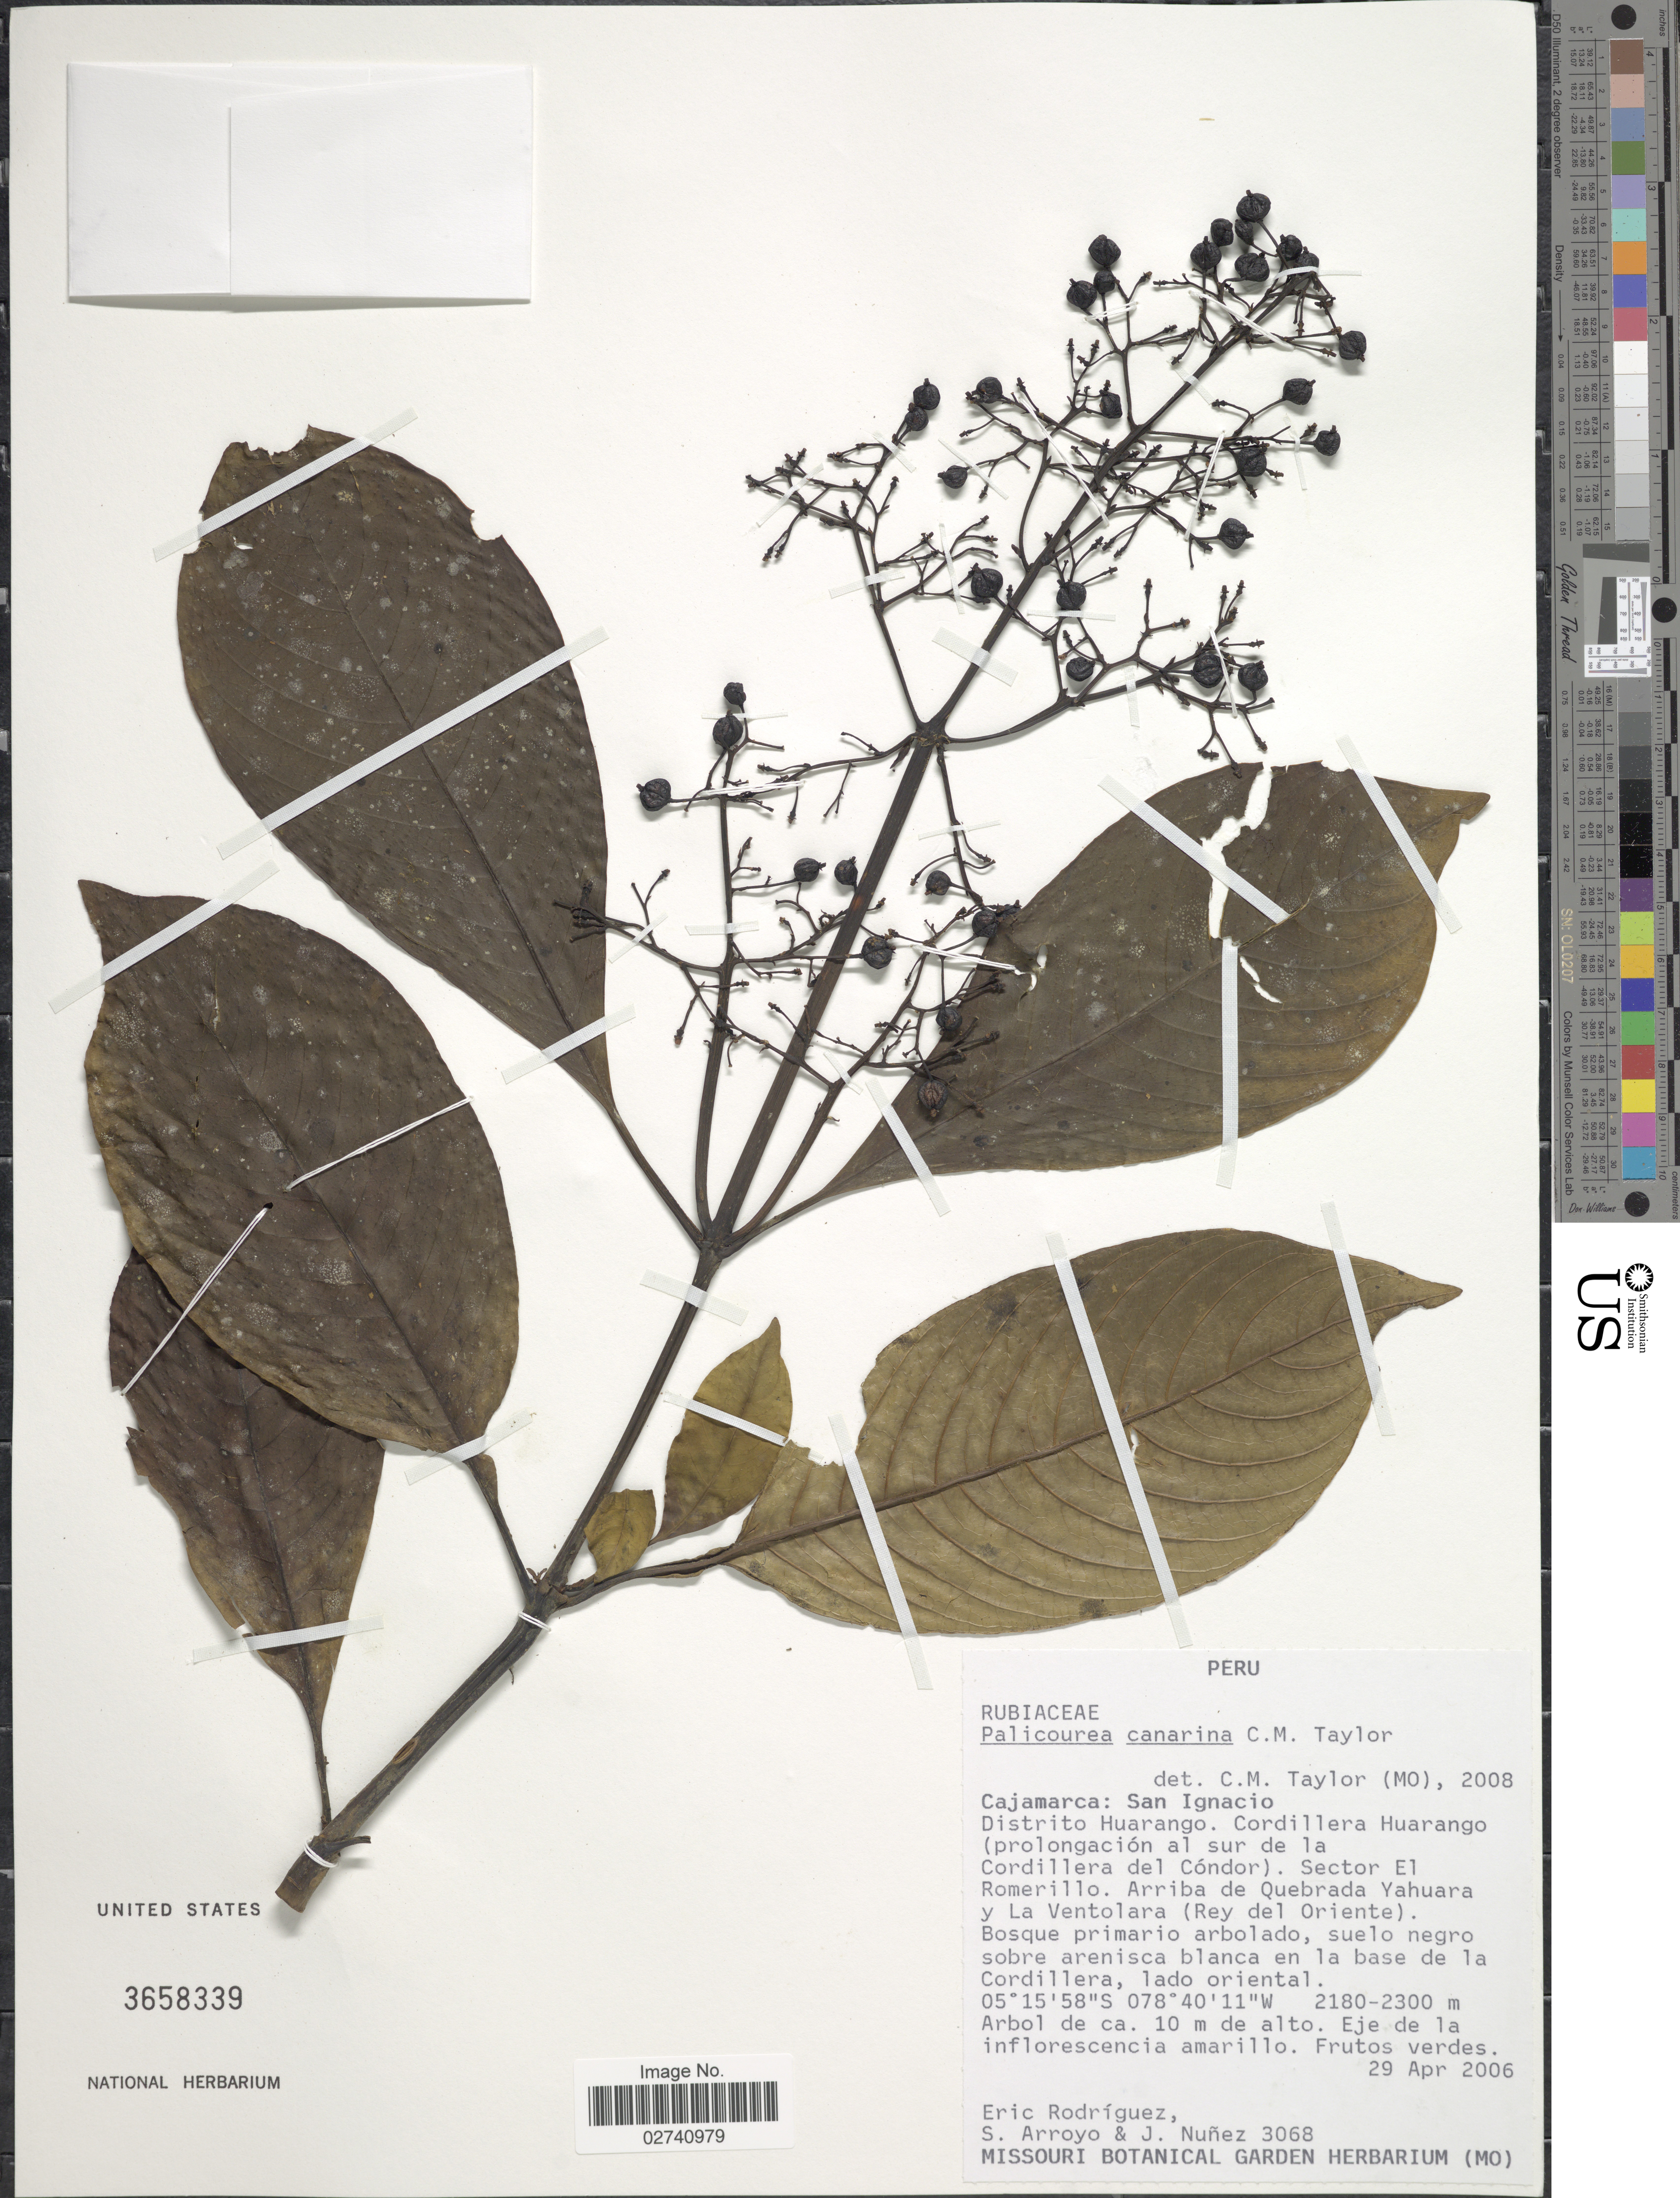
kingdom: Plantae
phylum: Tracheophyta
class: Magnoliopsida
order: Gentianales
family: Rubiaceae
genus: Palicourea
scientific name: Palicourea canarina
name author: C.M. Taylor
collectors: E. Rodriguez, Arroyo, S. & J. Nunez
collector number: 3068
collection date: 2006-04-29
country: Peru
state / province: Cajamarca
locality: San Ignacio, Distrito Huarango, Cordillera Huarango (prolongacion al sur de la Cordillera del Condor), Sector El Romerillo, Arriba de Quebrada Yahuara y La Ventolara (Rey del Oriente), Bosque primario arbolado, suelo negro sobre arenisca blanca en la base de la Cordillera, lado oriental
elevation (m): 2180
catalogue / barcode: US 3658339